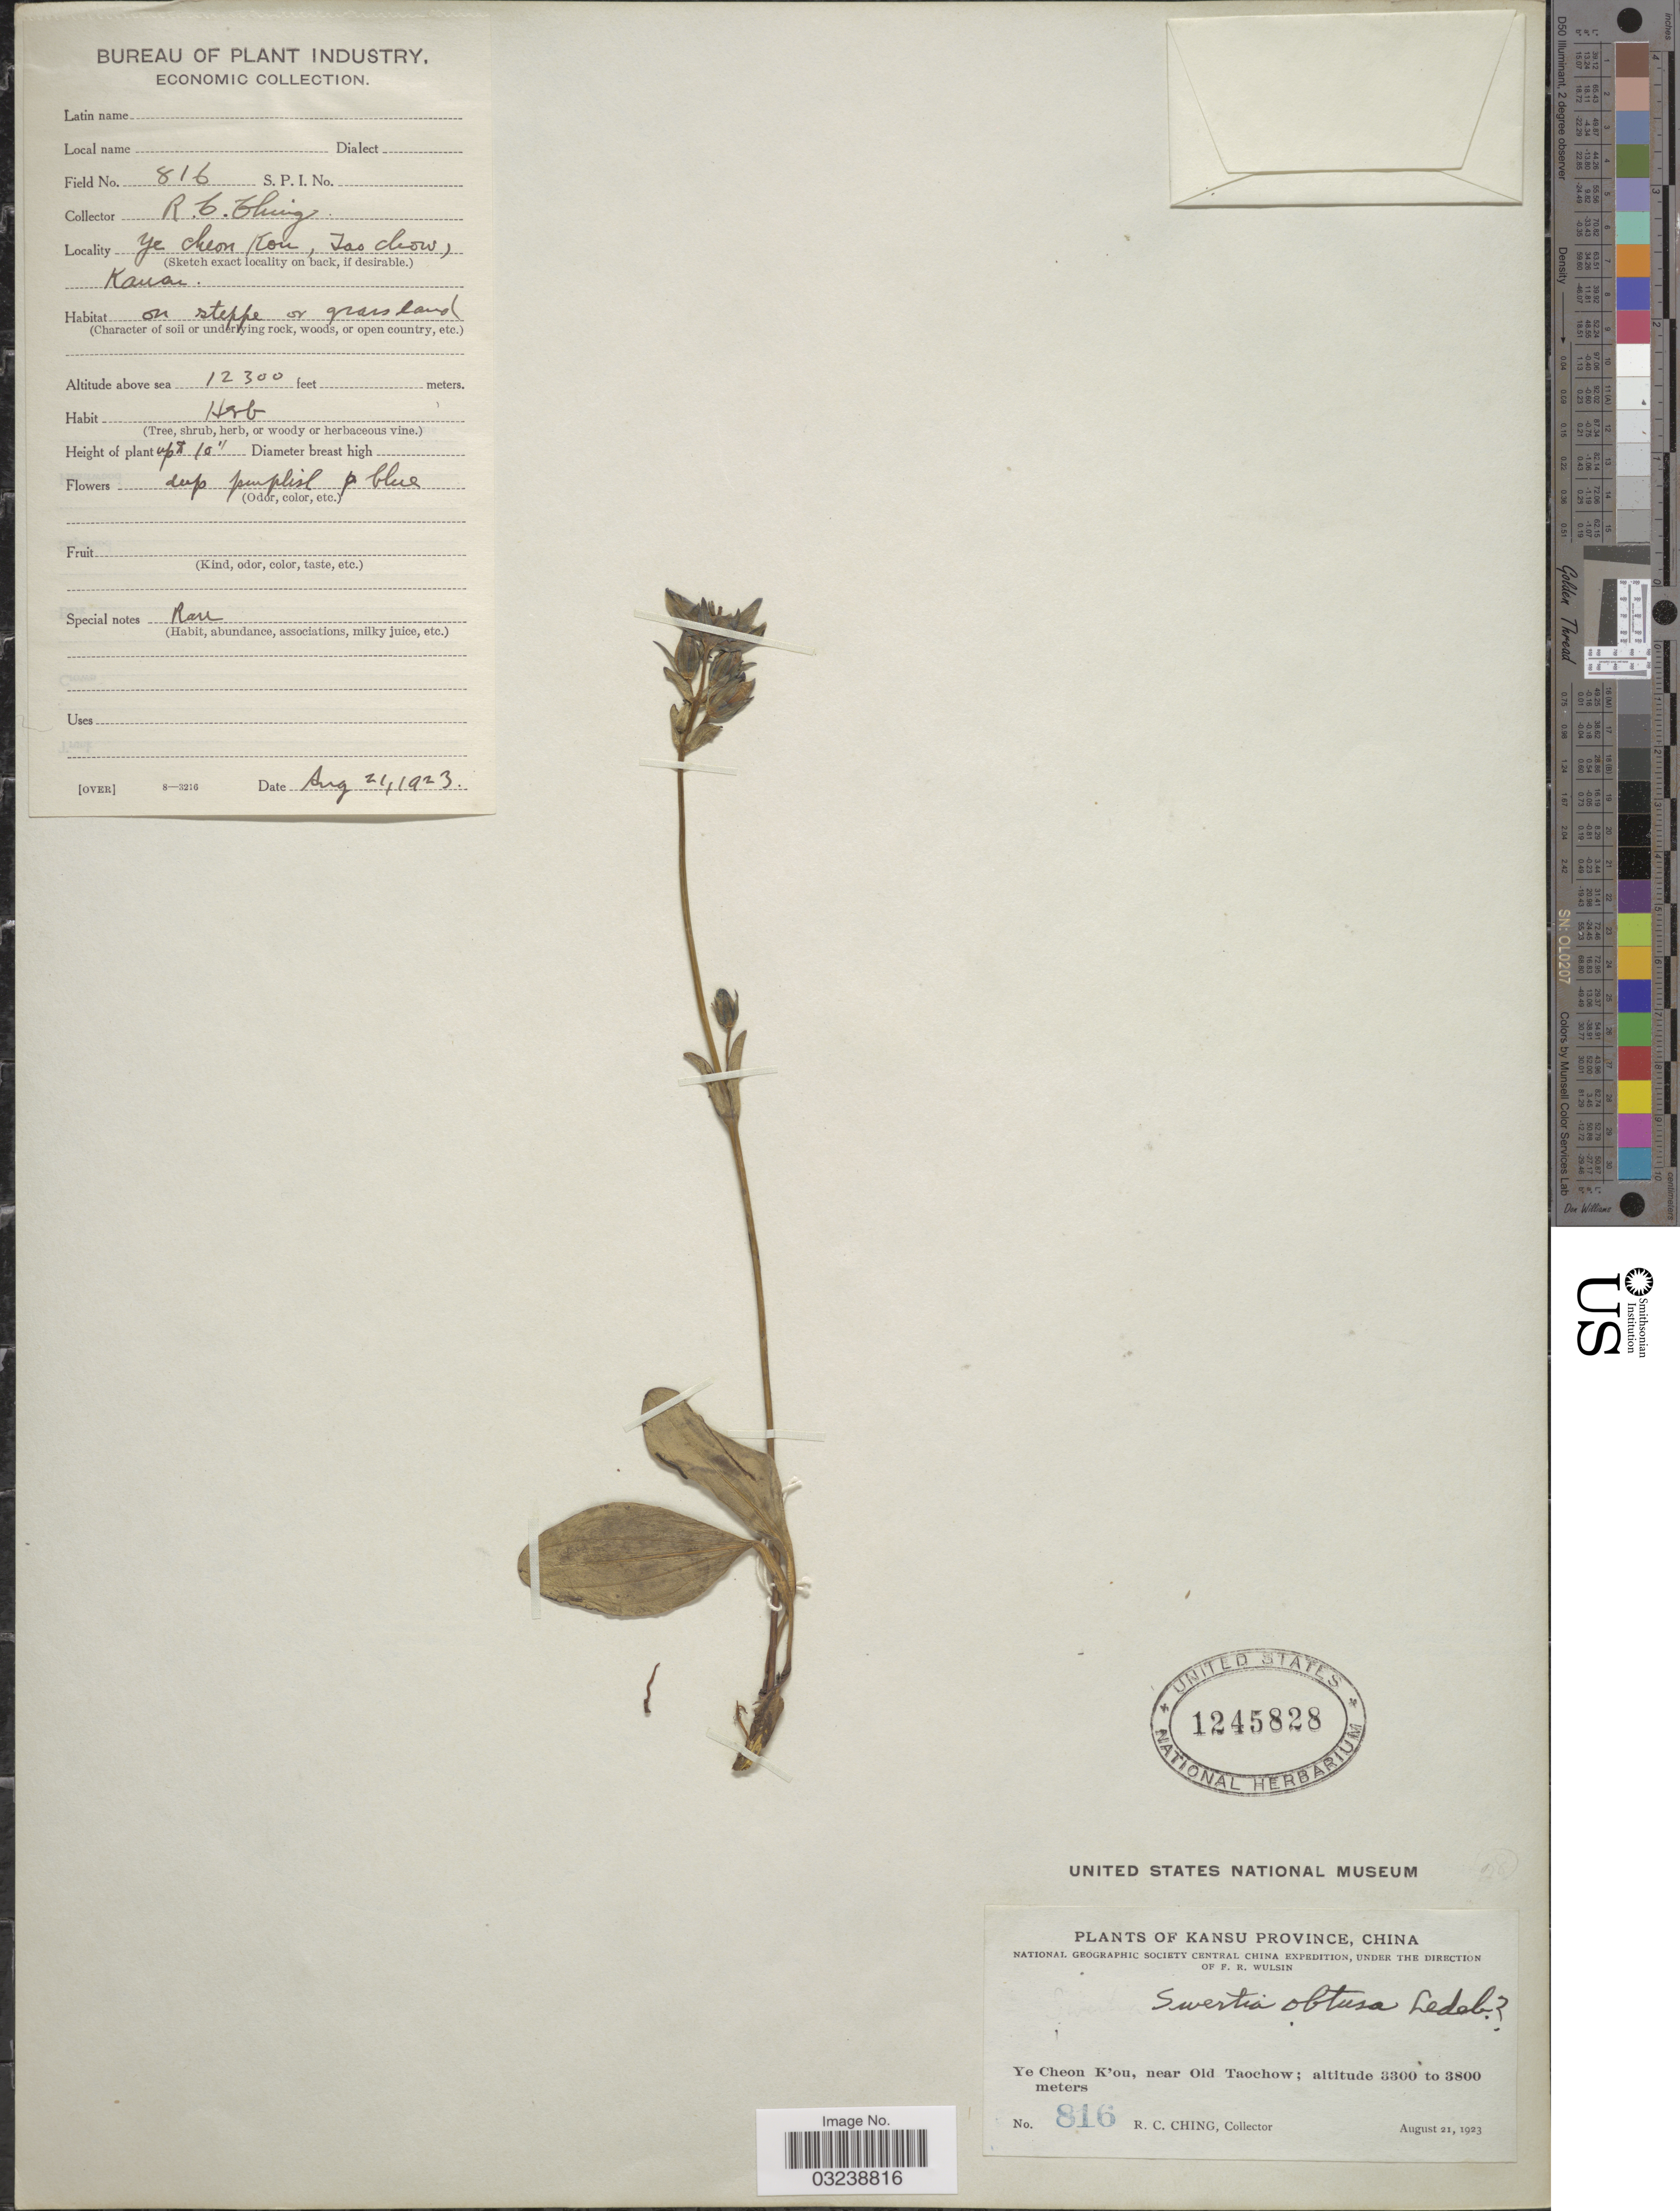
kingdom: Plantae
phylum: Tracheophyta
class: Magnoliopsida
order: Gentianales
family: Gentianaceae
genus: Swertia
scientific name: Swertia obtusa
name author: Ledeb.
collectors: R. C. Ching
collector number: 816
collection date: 1923-08-21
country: China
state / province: Gansu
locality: Kansu Province. Ye Cheon K'ou, near Old Taochow.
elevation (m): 3749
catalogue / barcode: US 1245828